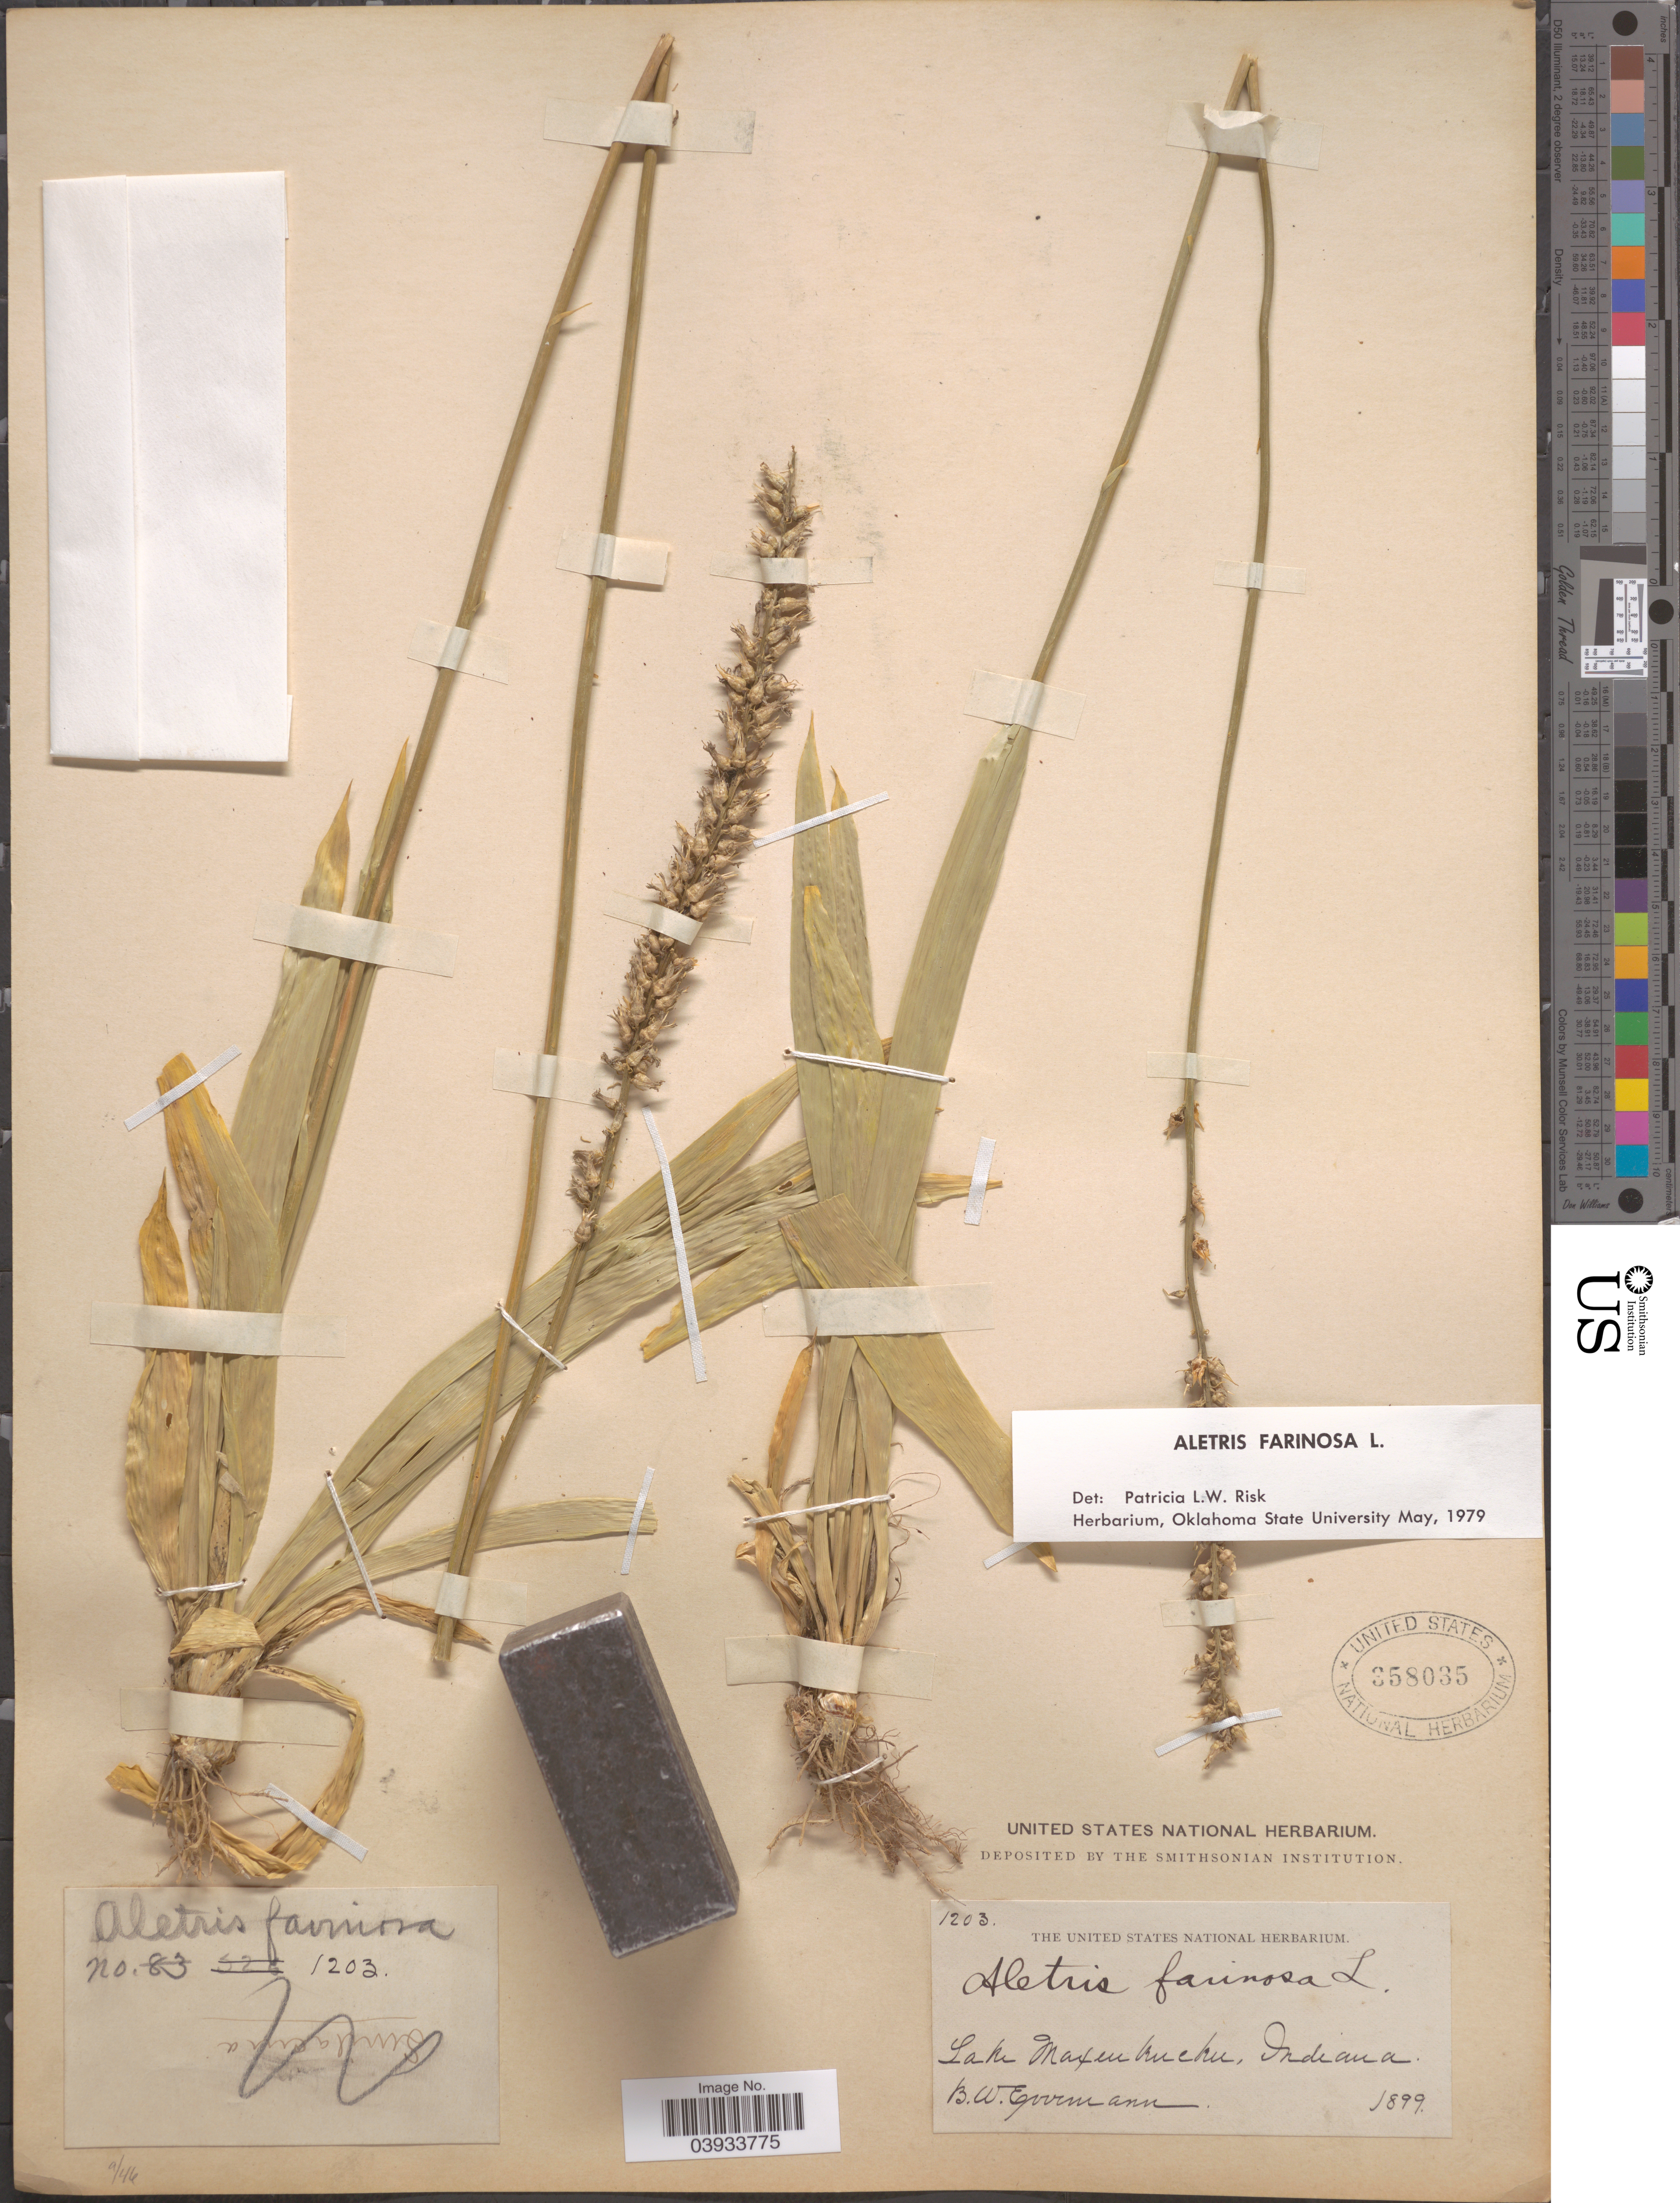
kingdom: Plantae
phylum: Tracheophyta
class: Liliopsida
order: Dioscoreales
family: Nartheciaceae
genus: Aletris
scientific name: Aletris farinosa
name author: L.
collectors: B. W. Evermann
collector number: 1203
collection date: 1899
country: United States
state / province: Indiana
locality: Lake Maxinkuckee.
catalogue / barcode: US 358035